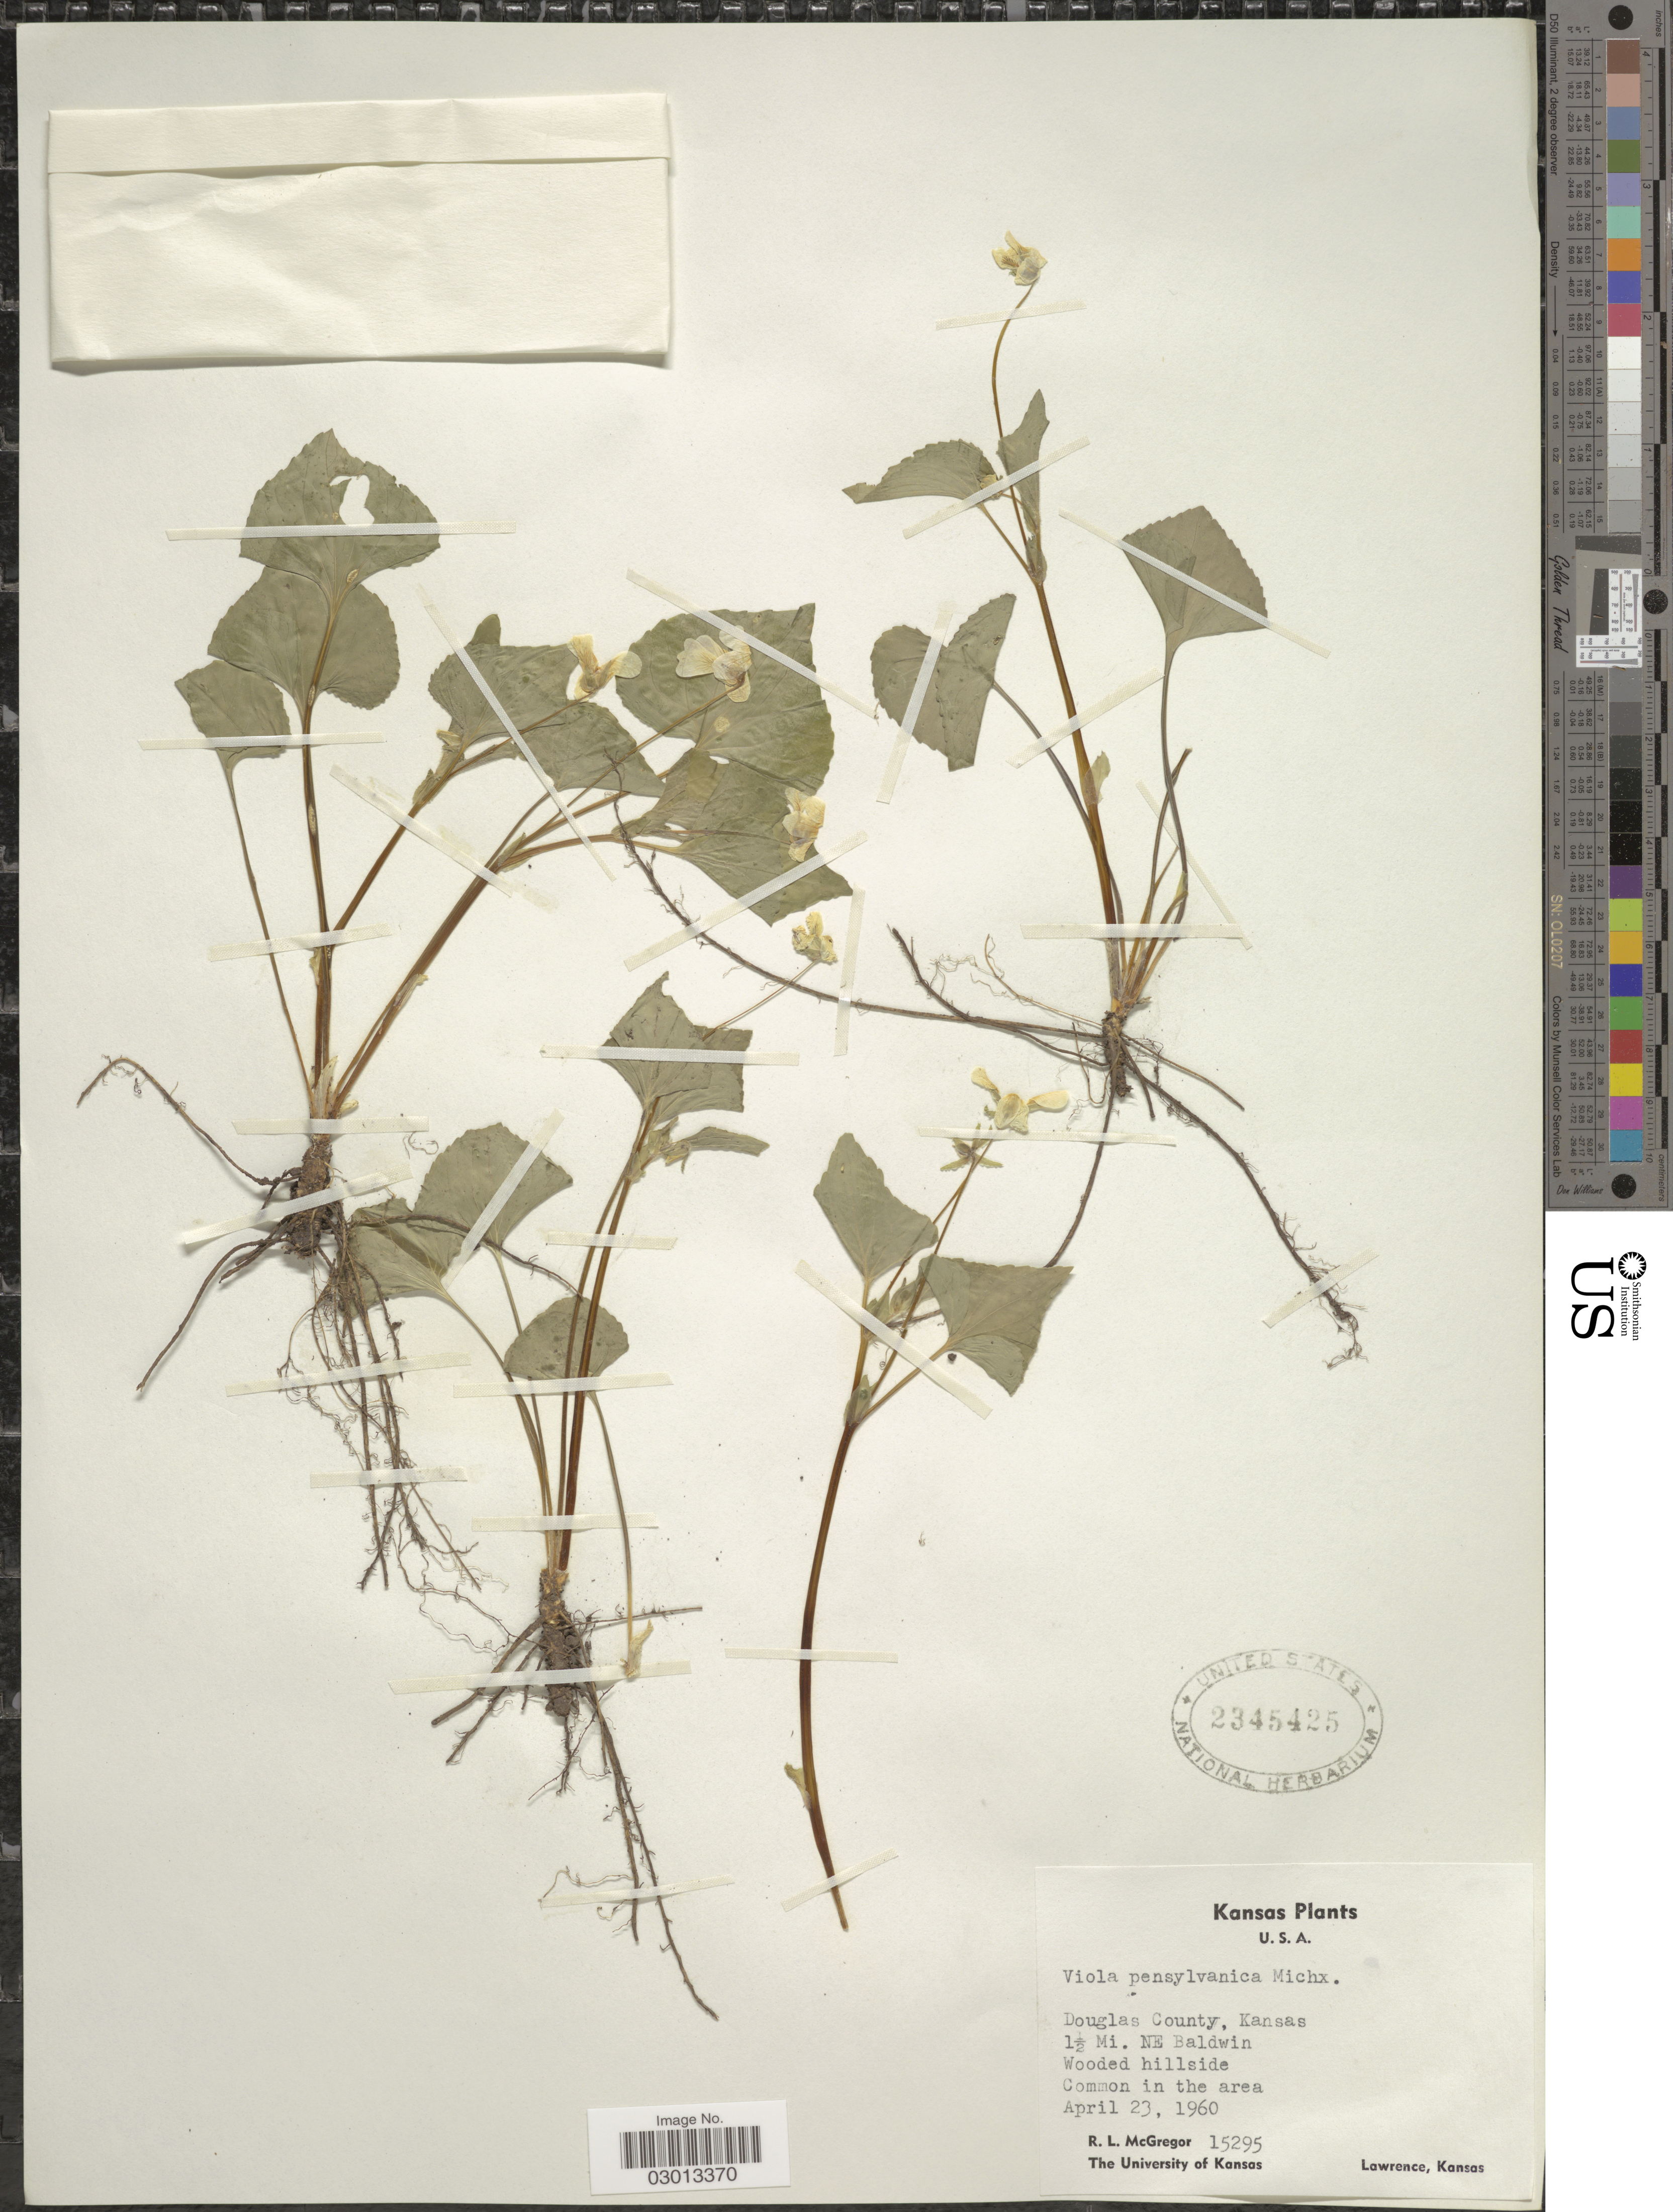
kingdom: Plantae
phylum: Tracheophyta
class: Magnoliopsida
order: Malpighiales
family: Violaceae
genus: Viola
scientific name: Viola pensylvanica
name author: Michx.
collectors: R. McGregor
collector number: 15295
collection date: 1960-04-23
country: United States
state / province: Kansas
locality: Douglas County, 1½ Mi. NE Baldwin.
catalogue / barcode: US 2345425